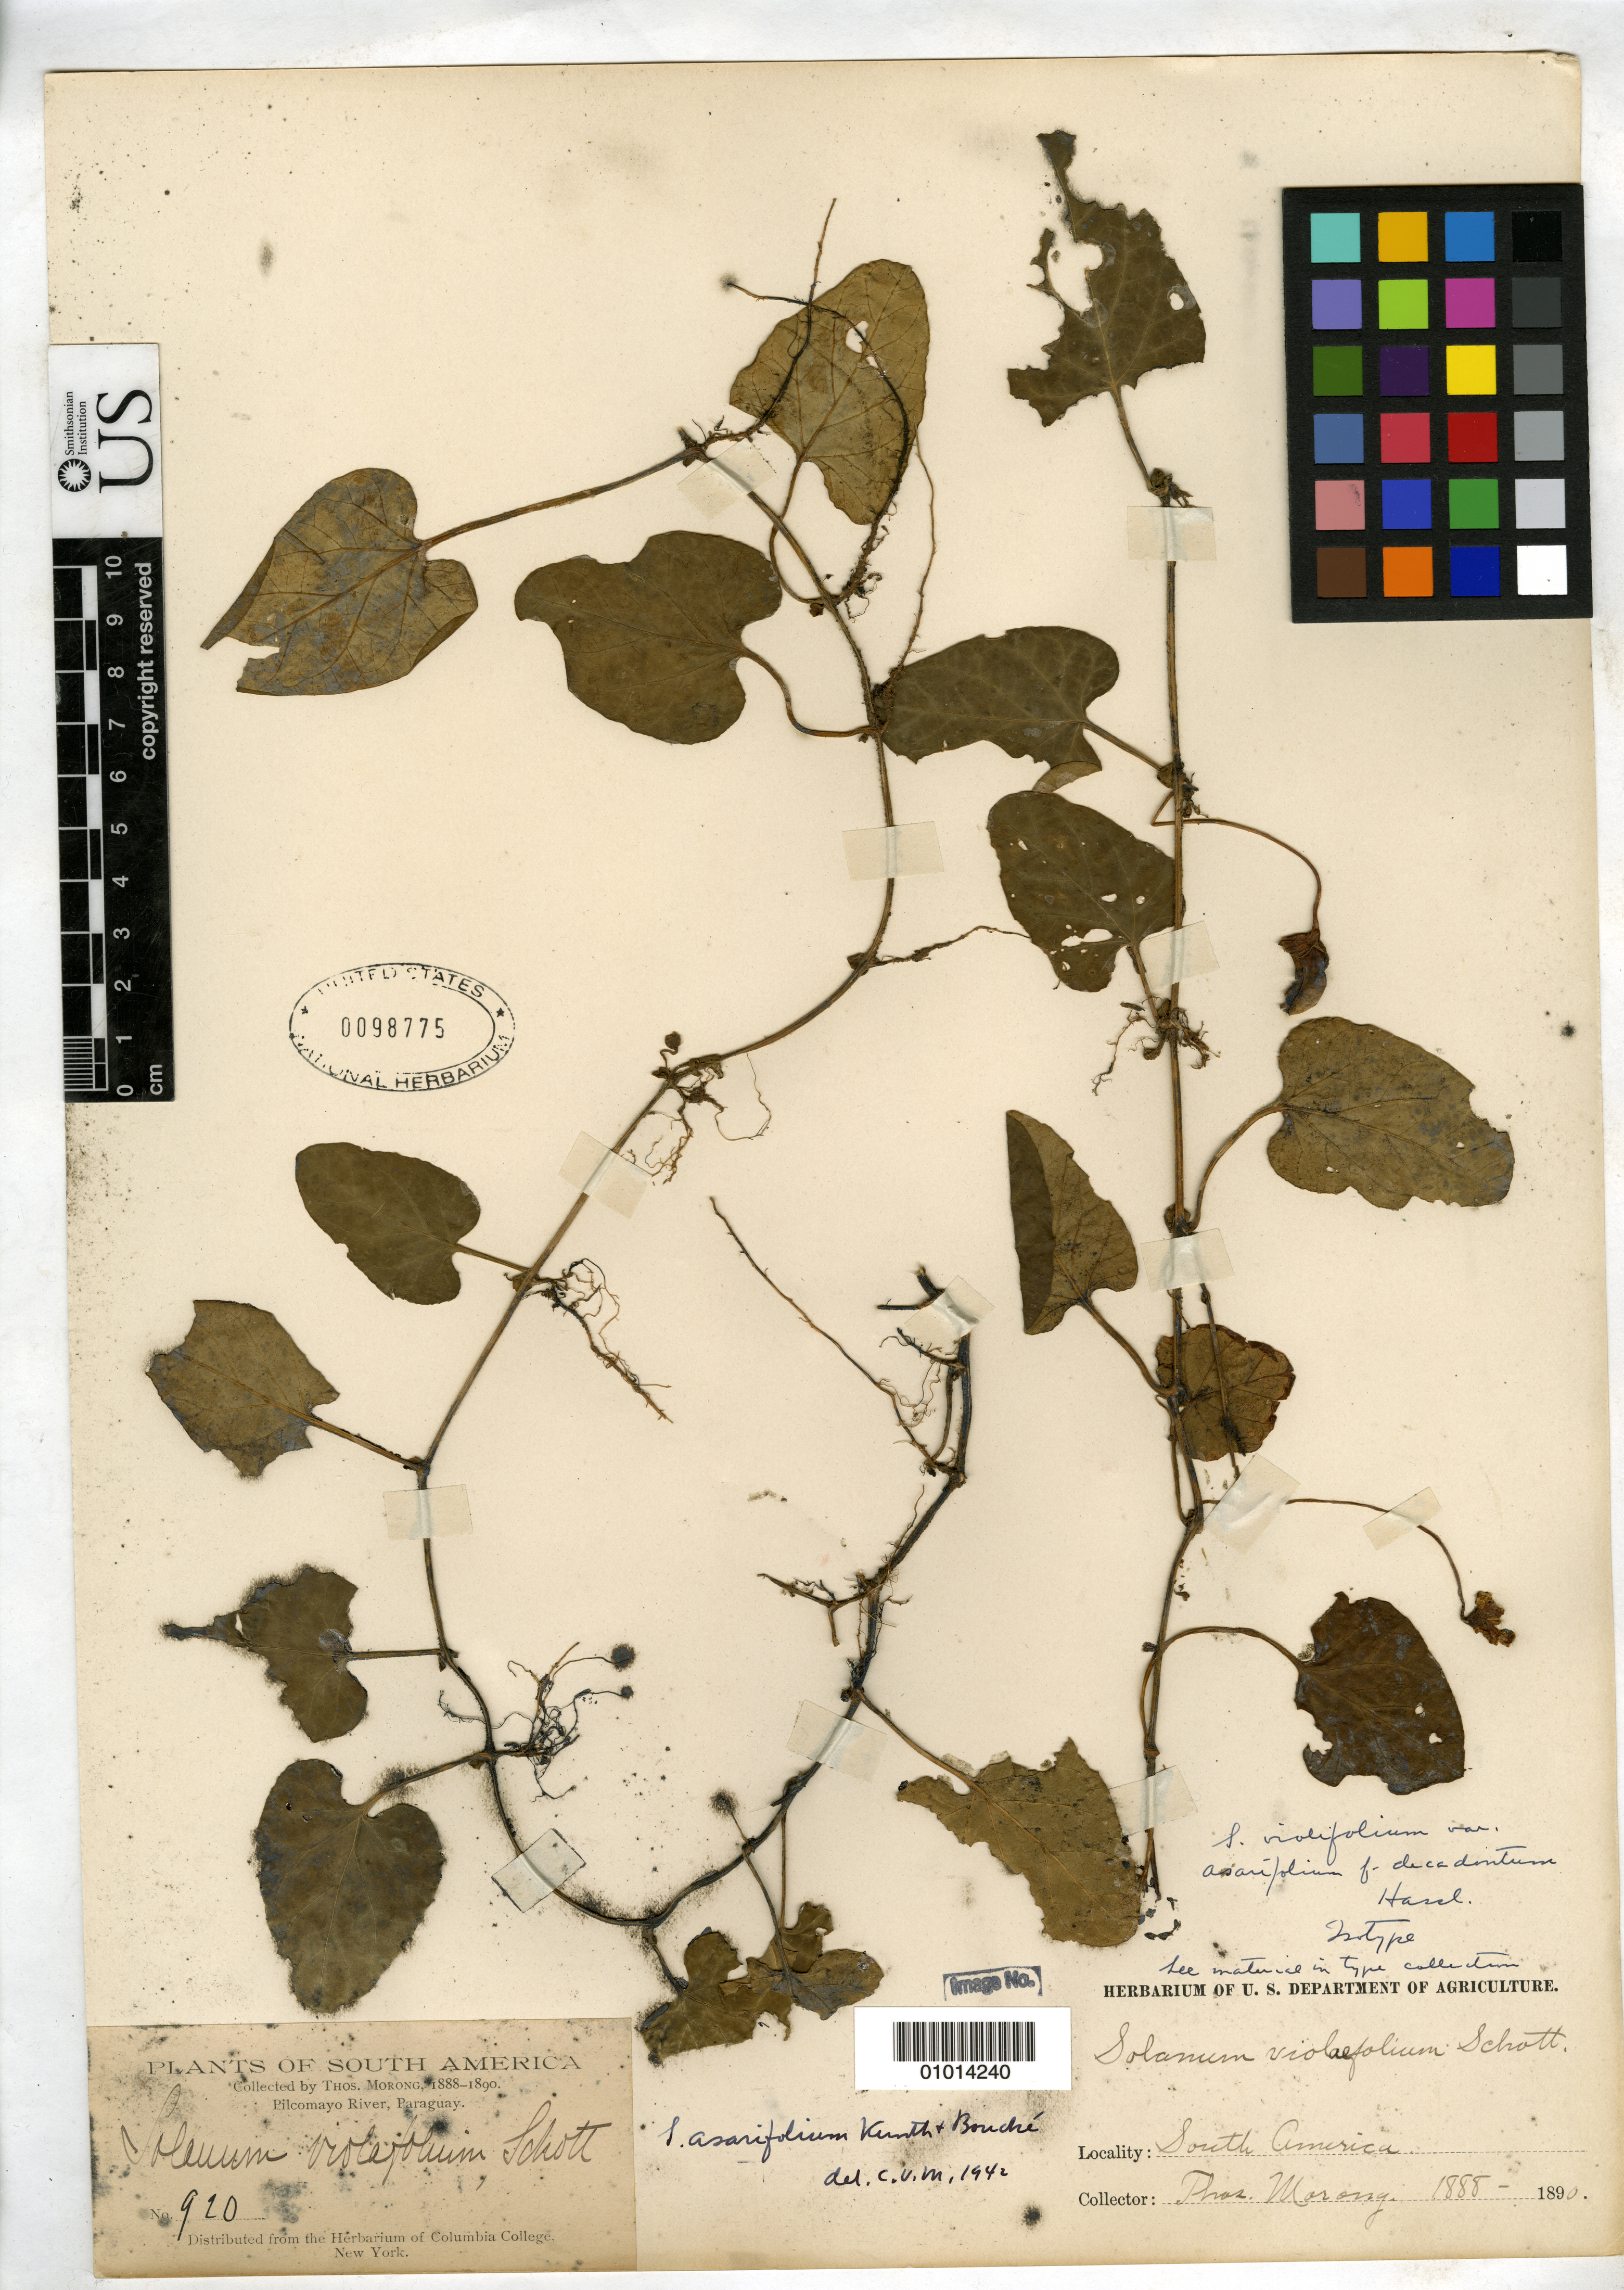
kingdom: Plantae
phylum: Tracheophyta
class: Magnoliopsida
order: Solanales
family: Solanaceae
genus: Solanum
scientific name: Solanum violifolium f. decadontum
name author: Hassl.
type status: Isotype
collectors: T. Morong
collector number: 920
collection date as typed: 1888 to -- --- 1890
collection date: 1888/1890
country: Paraguay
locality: Pilcomayo River.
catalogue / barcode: US 98775